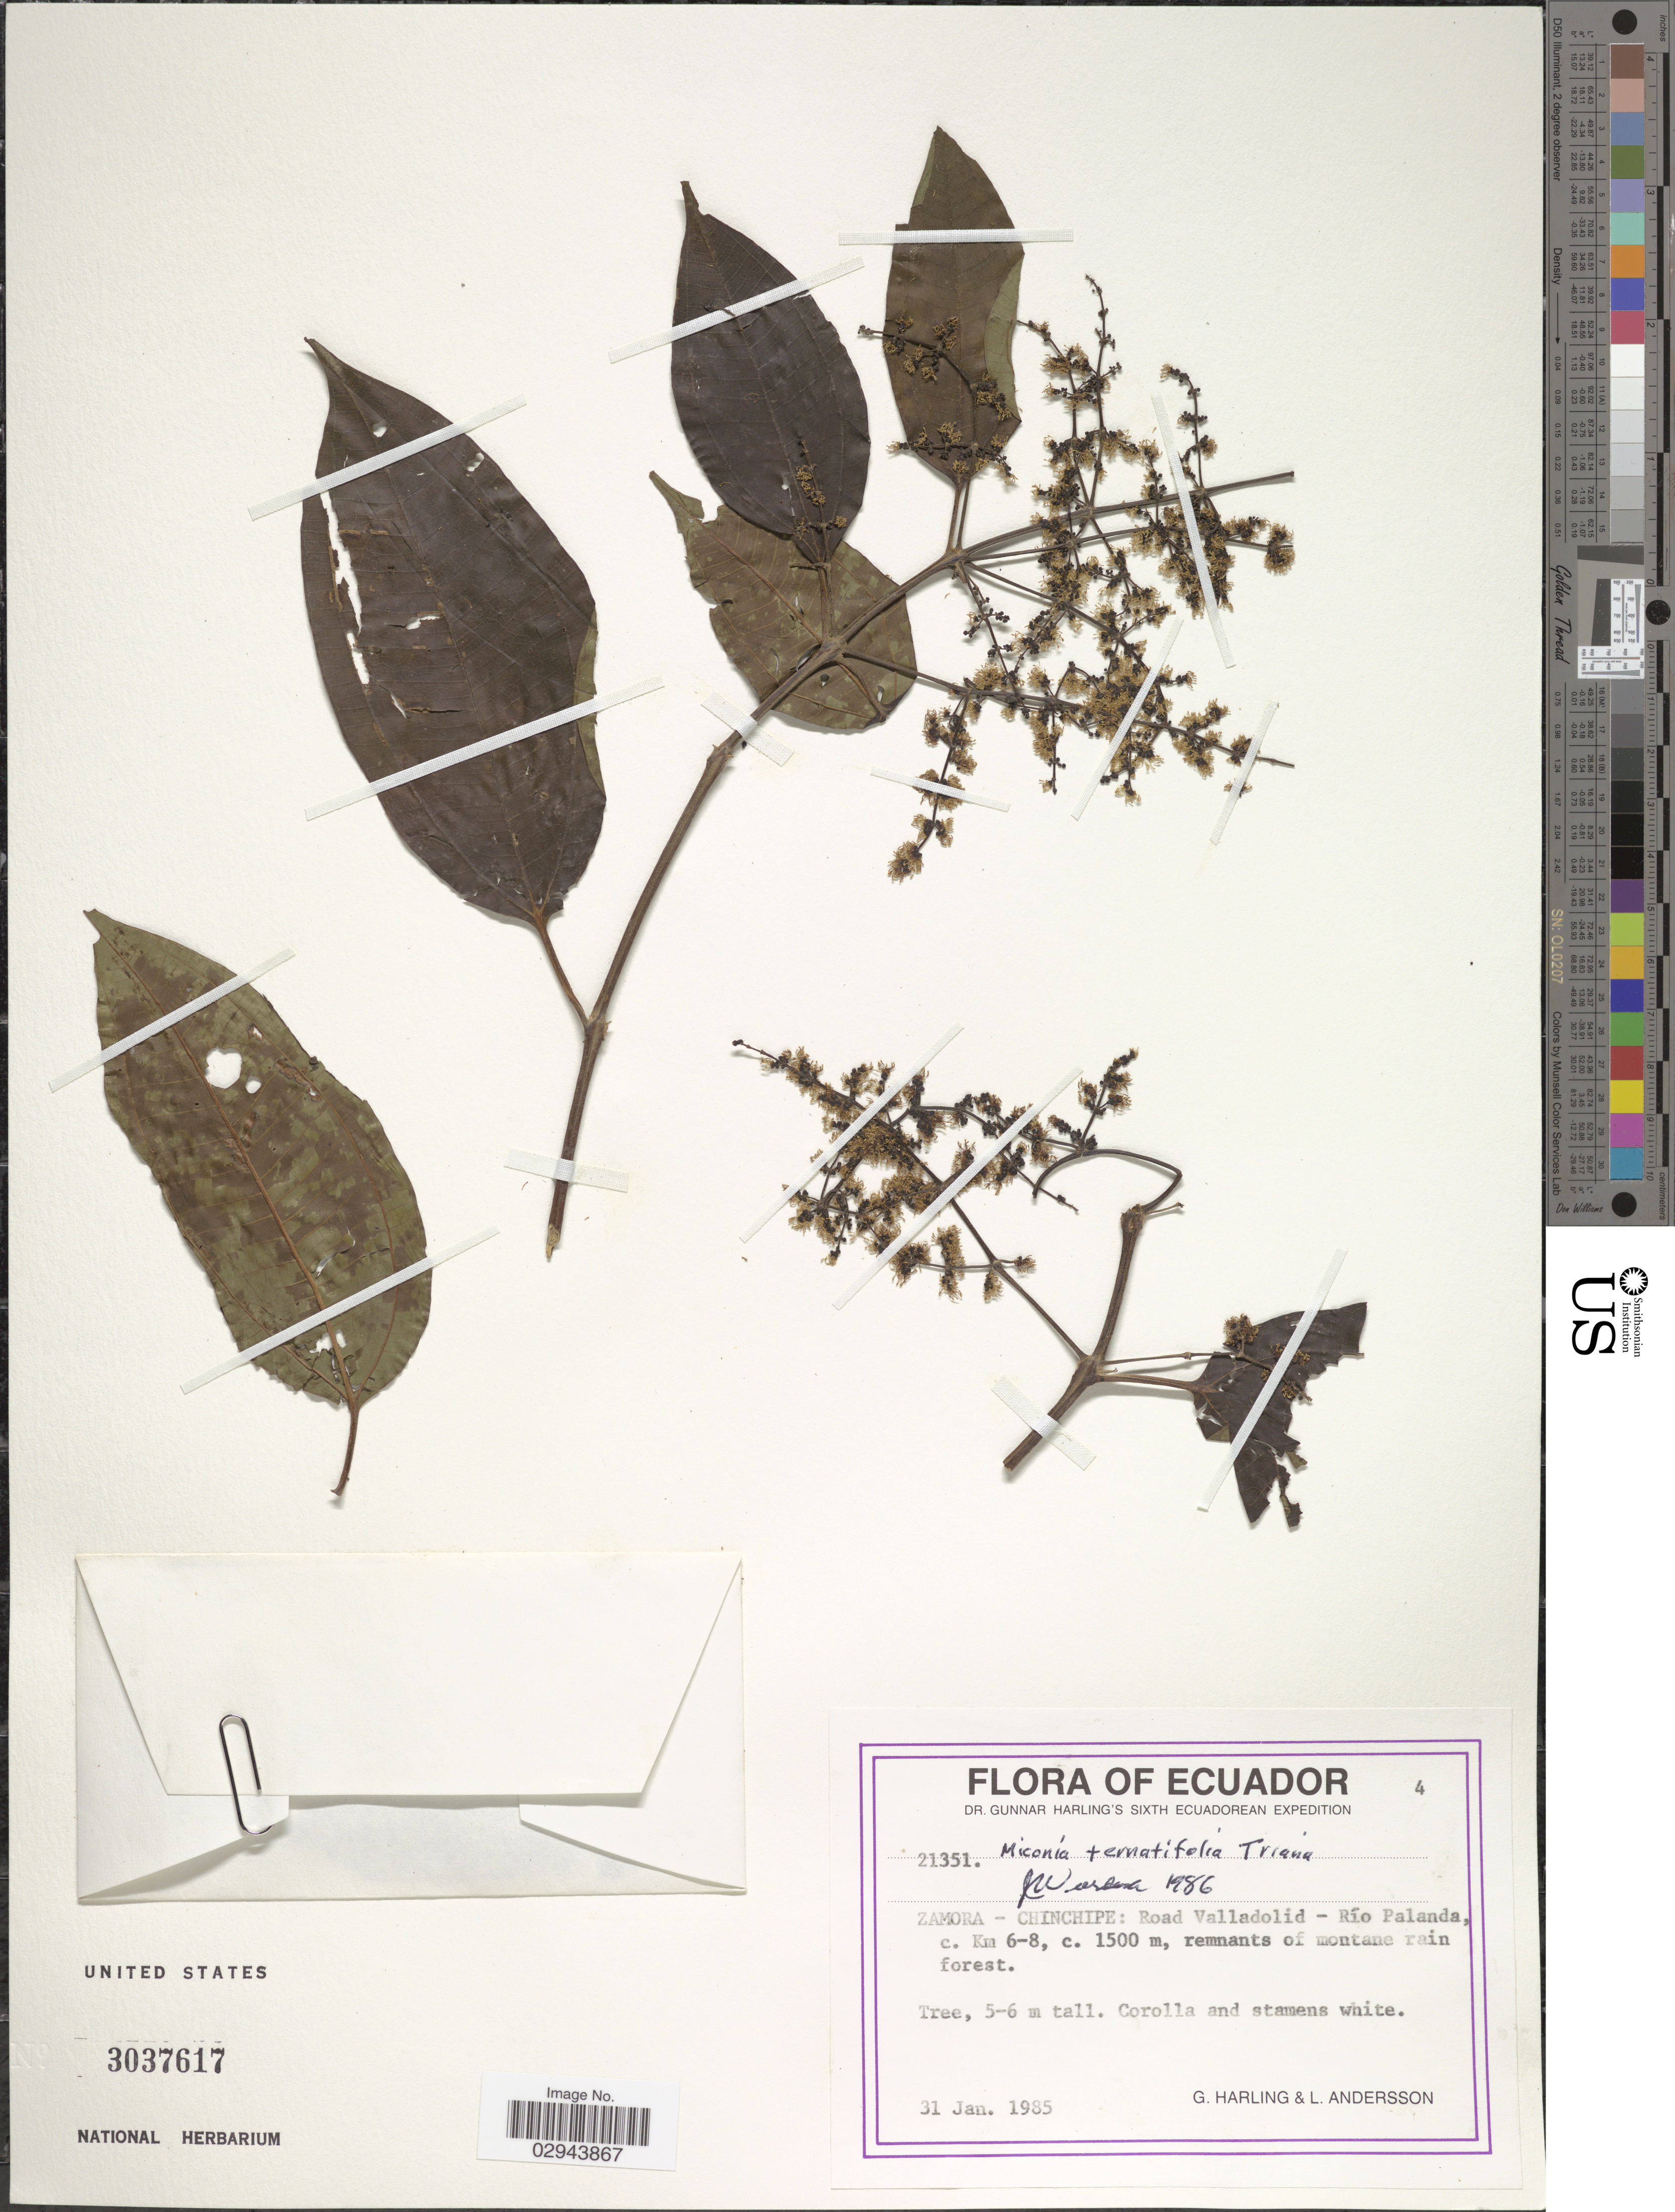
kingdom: Plantae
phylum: Tracheophyta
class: Magnoliopsida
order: Myrtales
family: Melastomataceae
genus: Miconia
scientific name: Miconia ternatifolia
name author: Triana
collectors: G. Harling & L. Andersson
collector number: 21351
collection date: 1985-01-31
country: Ecuador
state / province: Zamora-Chinchipe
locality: Road Valladolid - Río Palanda, c. Km 6-8.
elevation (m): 1500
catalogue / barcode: US 3037617